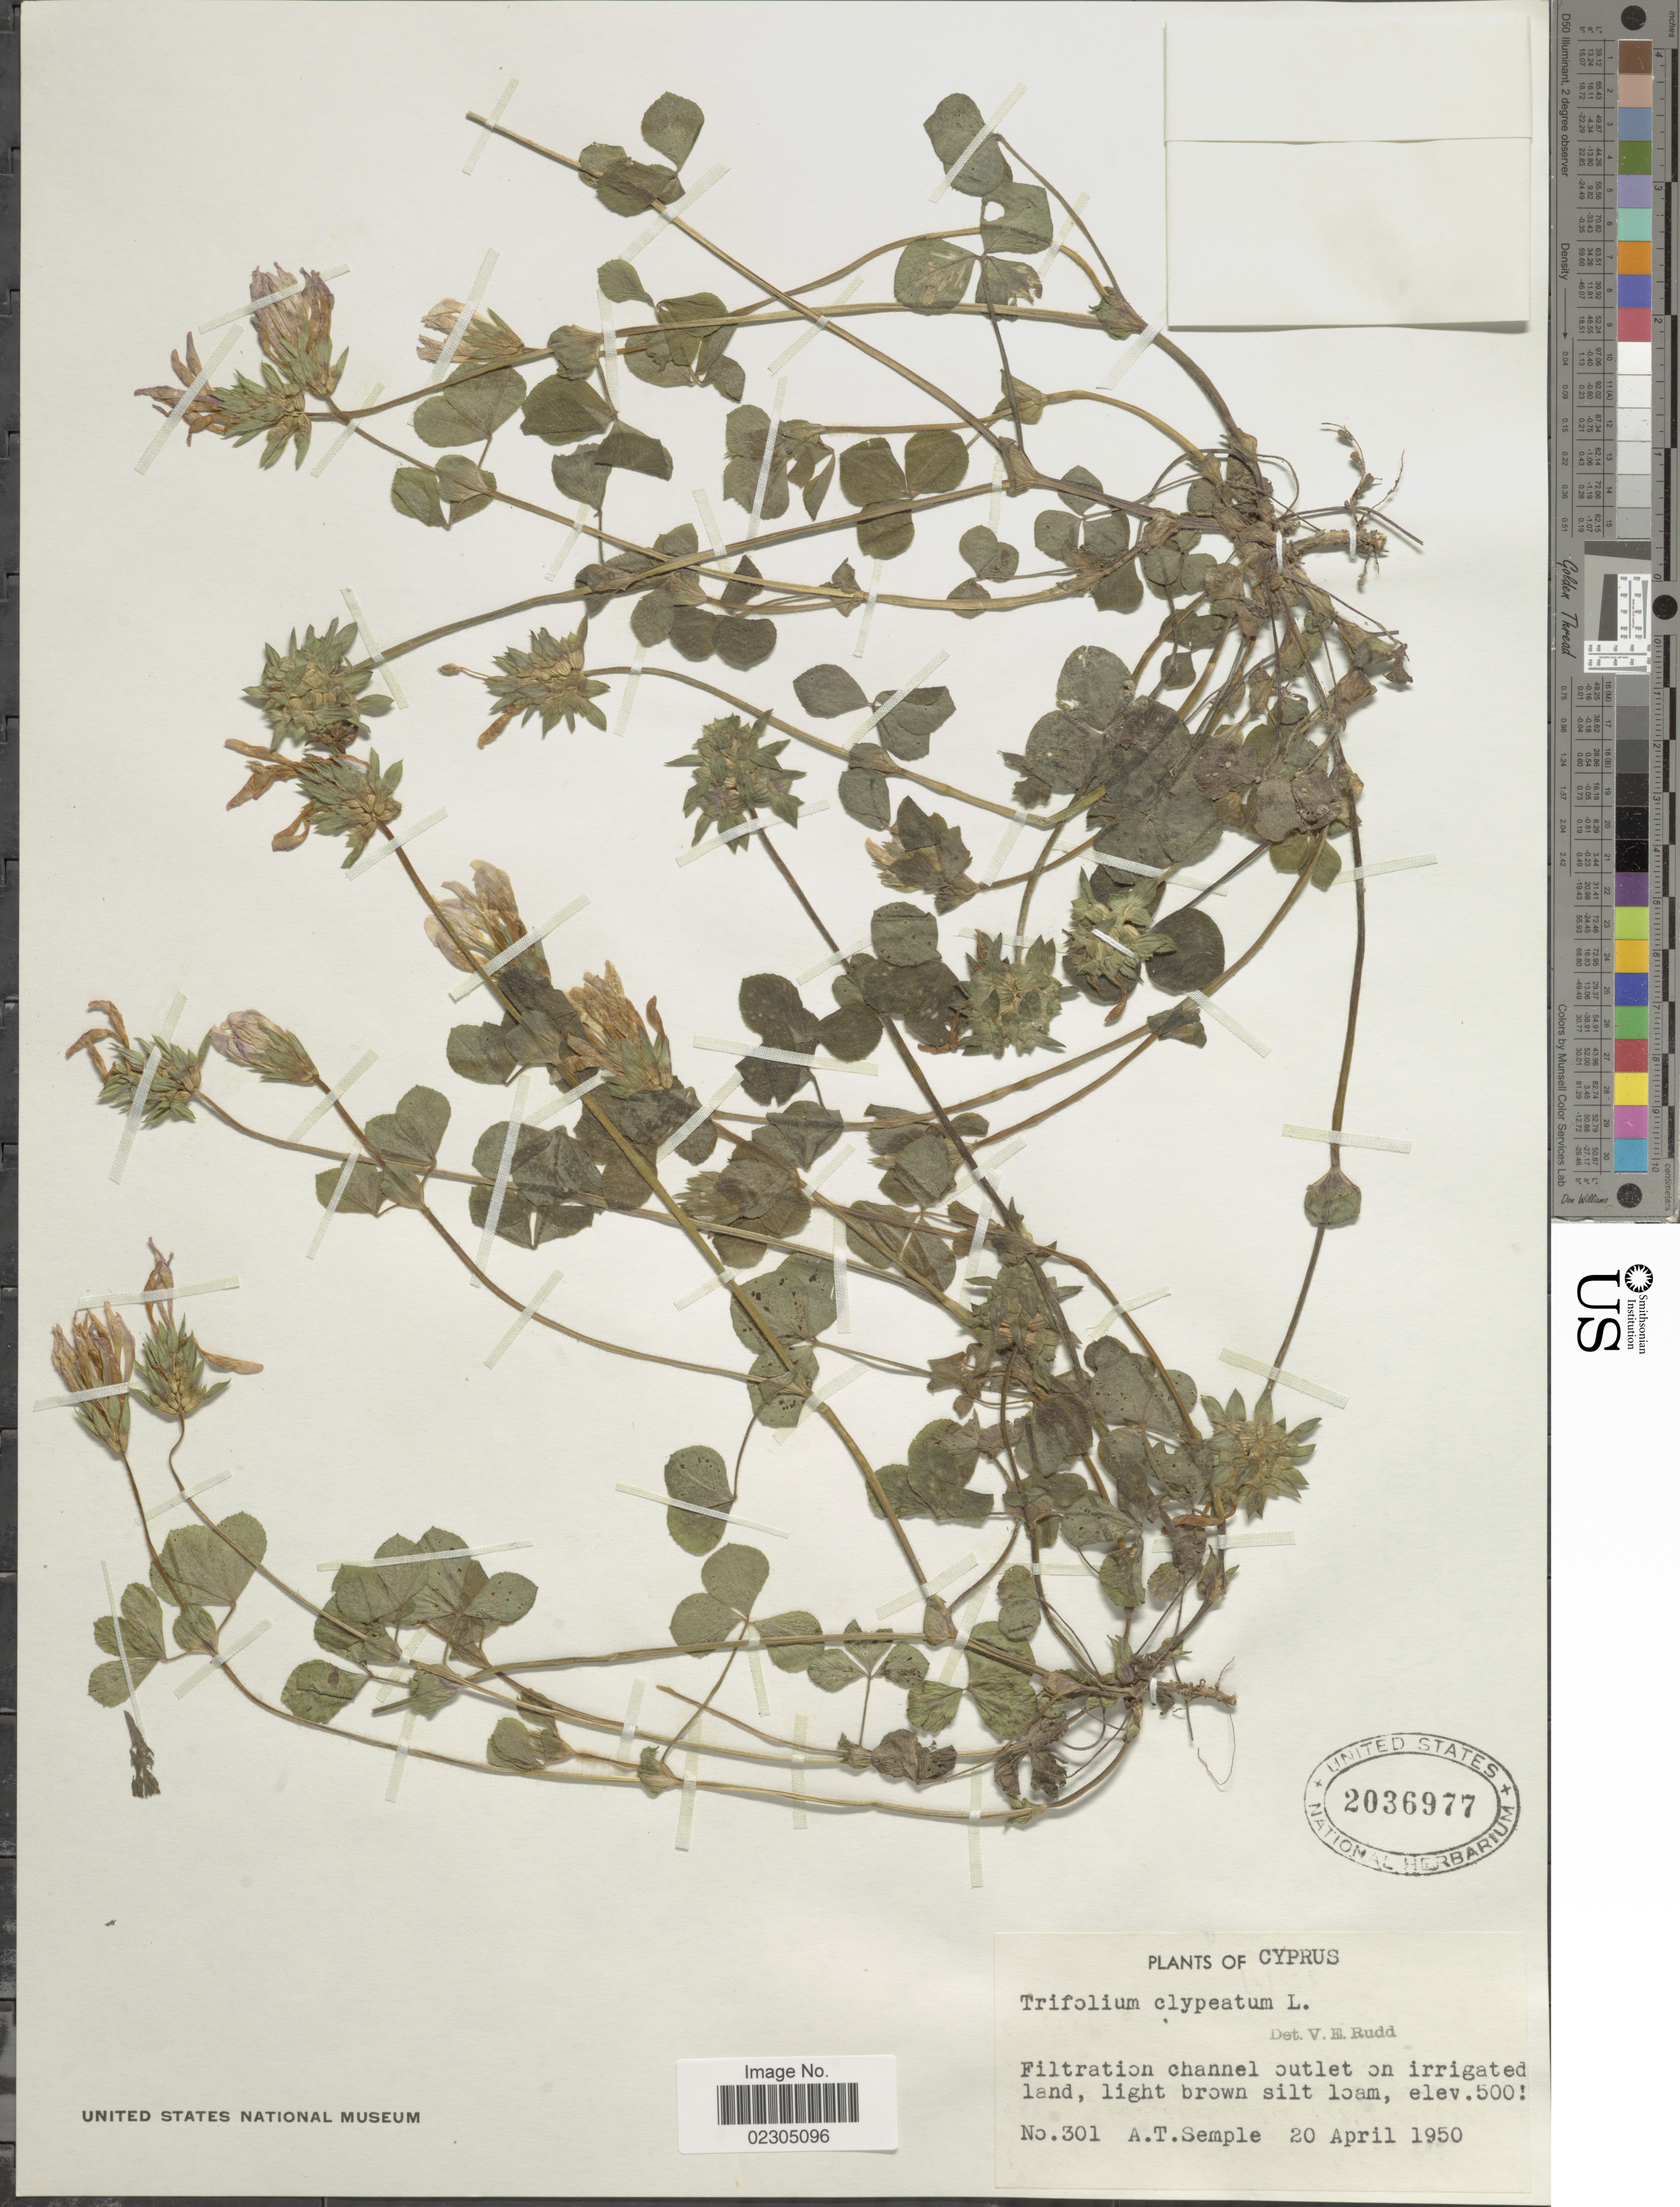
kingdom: Plantae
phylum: Tracheophyta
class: Magnoliopsida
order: Fabales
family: Fabaceae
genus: Trifolium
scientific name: Trifolium clypeatum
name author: L.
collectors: A. Semple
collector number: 301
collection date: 1950-04-20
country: Cyprus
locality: Filtration channel outlet on irrigated land.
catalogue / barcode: US 2036977